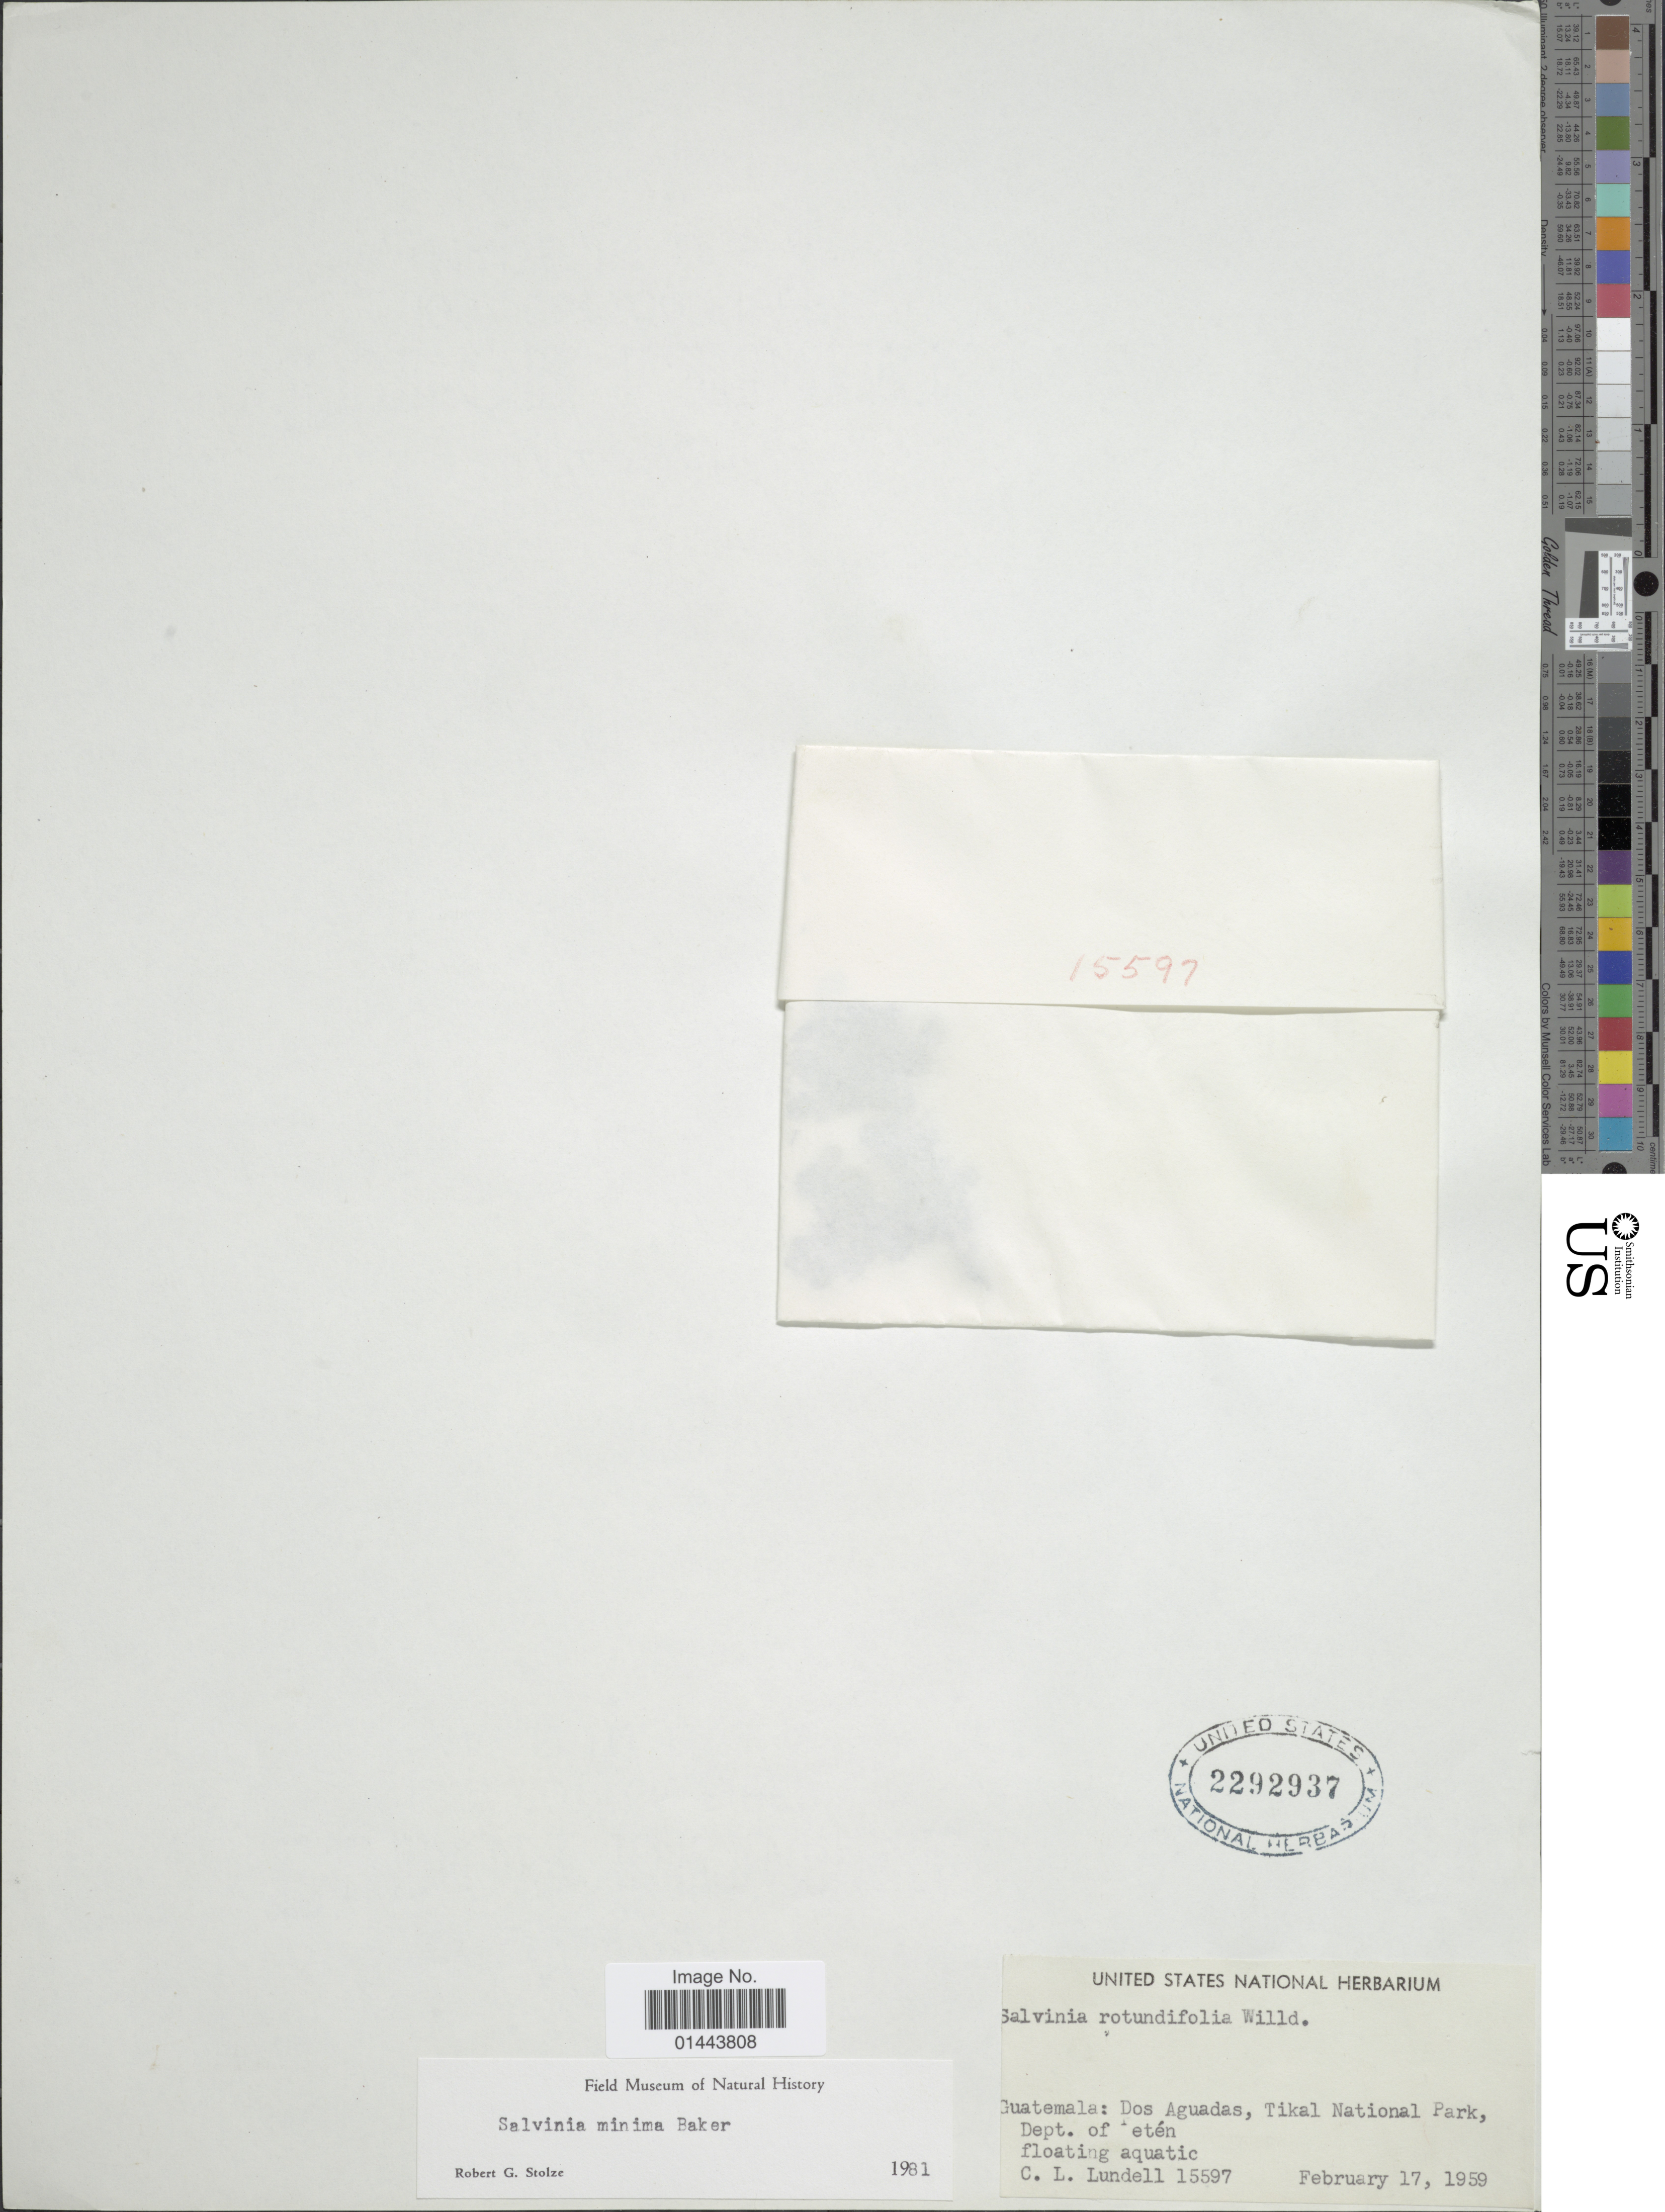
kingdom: Plantae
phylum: Tracheophyta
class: Polypodiopsida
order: Salviniales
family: Salviniaceae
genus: Salvinia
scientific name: Salvinia minima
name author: Baker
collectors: C. L. Lundell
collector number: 15597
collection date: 1959-02-17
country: Guatemala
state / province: El Petén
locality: Dos Aguadas,Tikal National Park, Dept. of Petén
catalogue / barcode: US 2292937